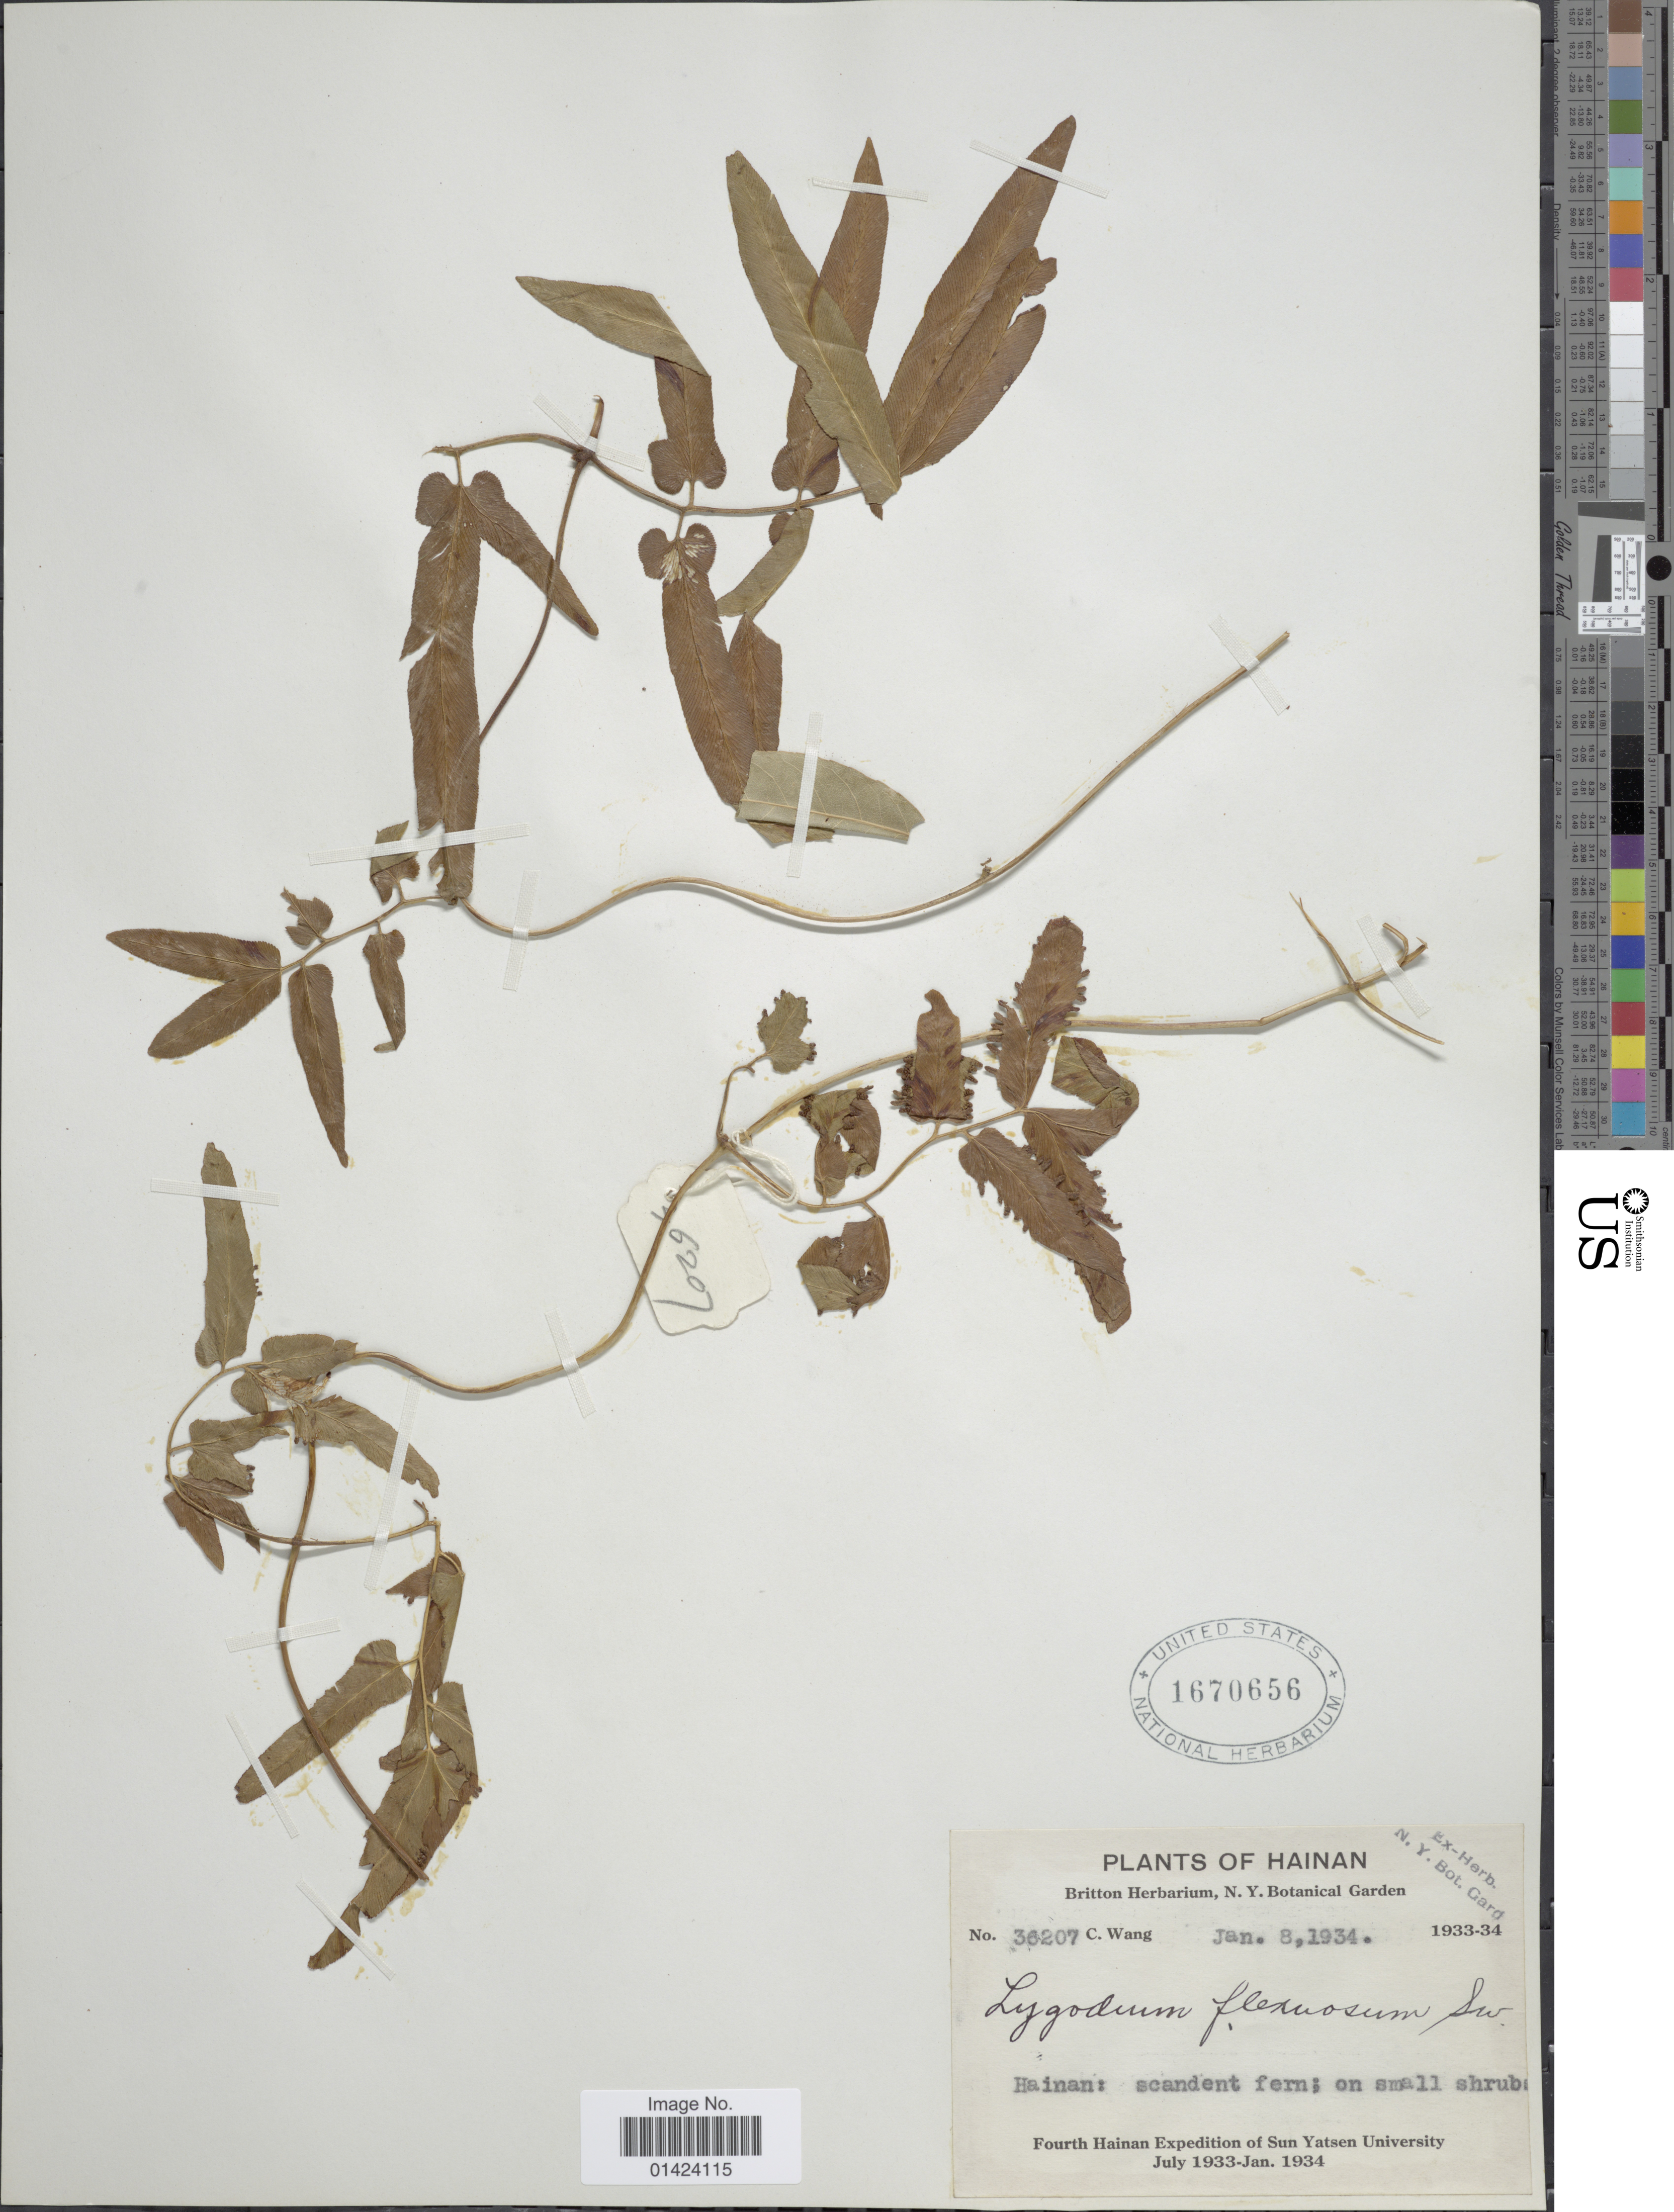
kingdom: Plantae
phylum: Tracheophyta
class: Polypodiopsida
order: Schizaeales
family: Lygodiaceae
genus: Lygodium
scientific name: Lygodium flexuosum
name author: Sw.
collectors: C. Wang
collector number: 36207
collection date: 1934-01-08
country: China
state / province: Hainan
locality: Hainan, scandent fern: on small shrubs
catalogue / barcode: US 1670656